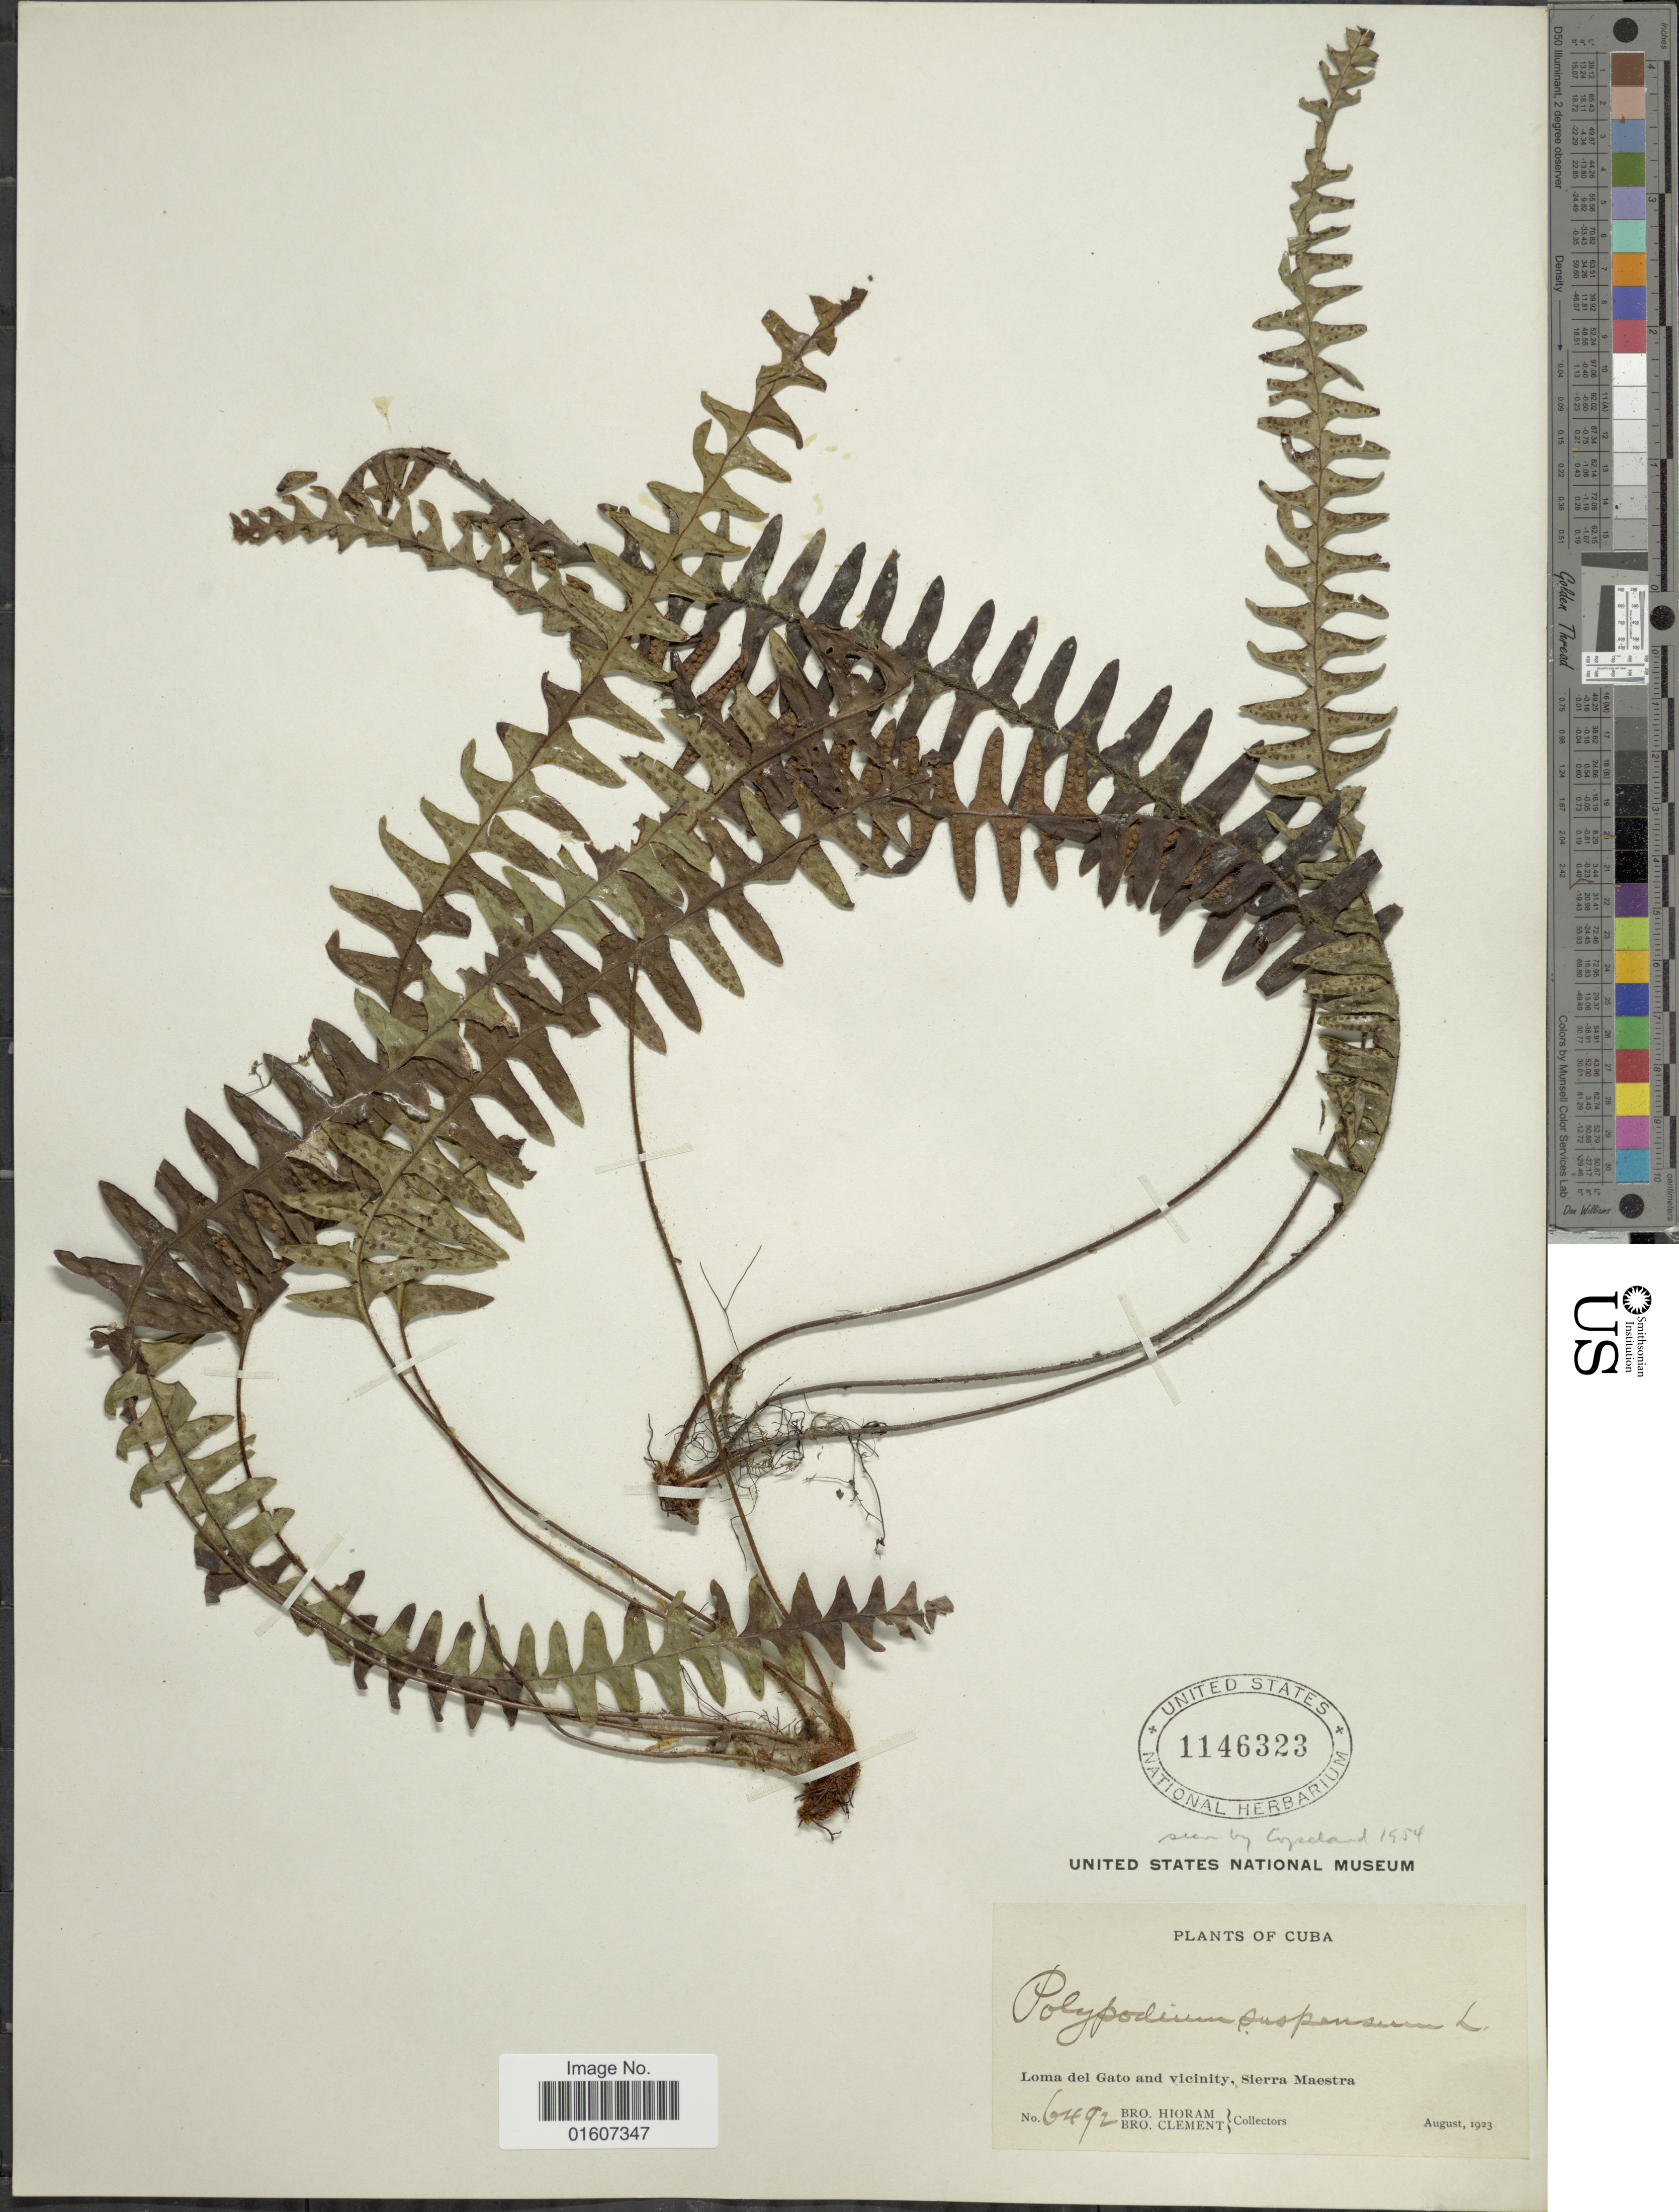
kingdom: Plantae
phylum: Tracheophyta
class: Polypodiopsida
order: Polypodiales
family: Polypodiaceae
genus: Terpsichore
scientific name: Terpsichore asplenifolia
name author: (L.) A.R. Sm.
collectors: Bro. Hioram & B. Clement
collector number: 6492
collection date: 1923-08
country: Cuba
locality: Loma del Gato and vicinity, Sierra Maestra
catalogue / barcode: US 1146323